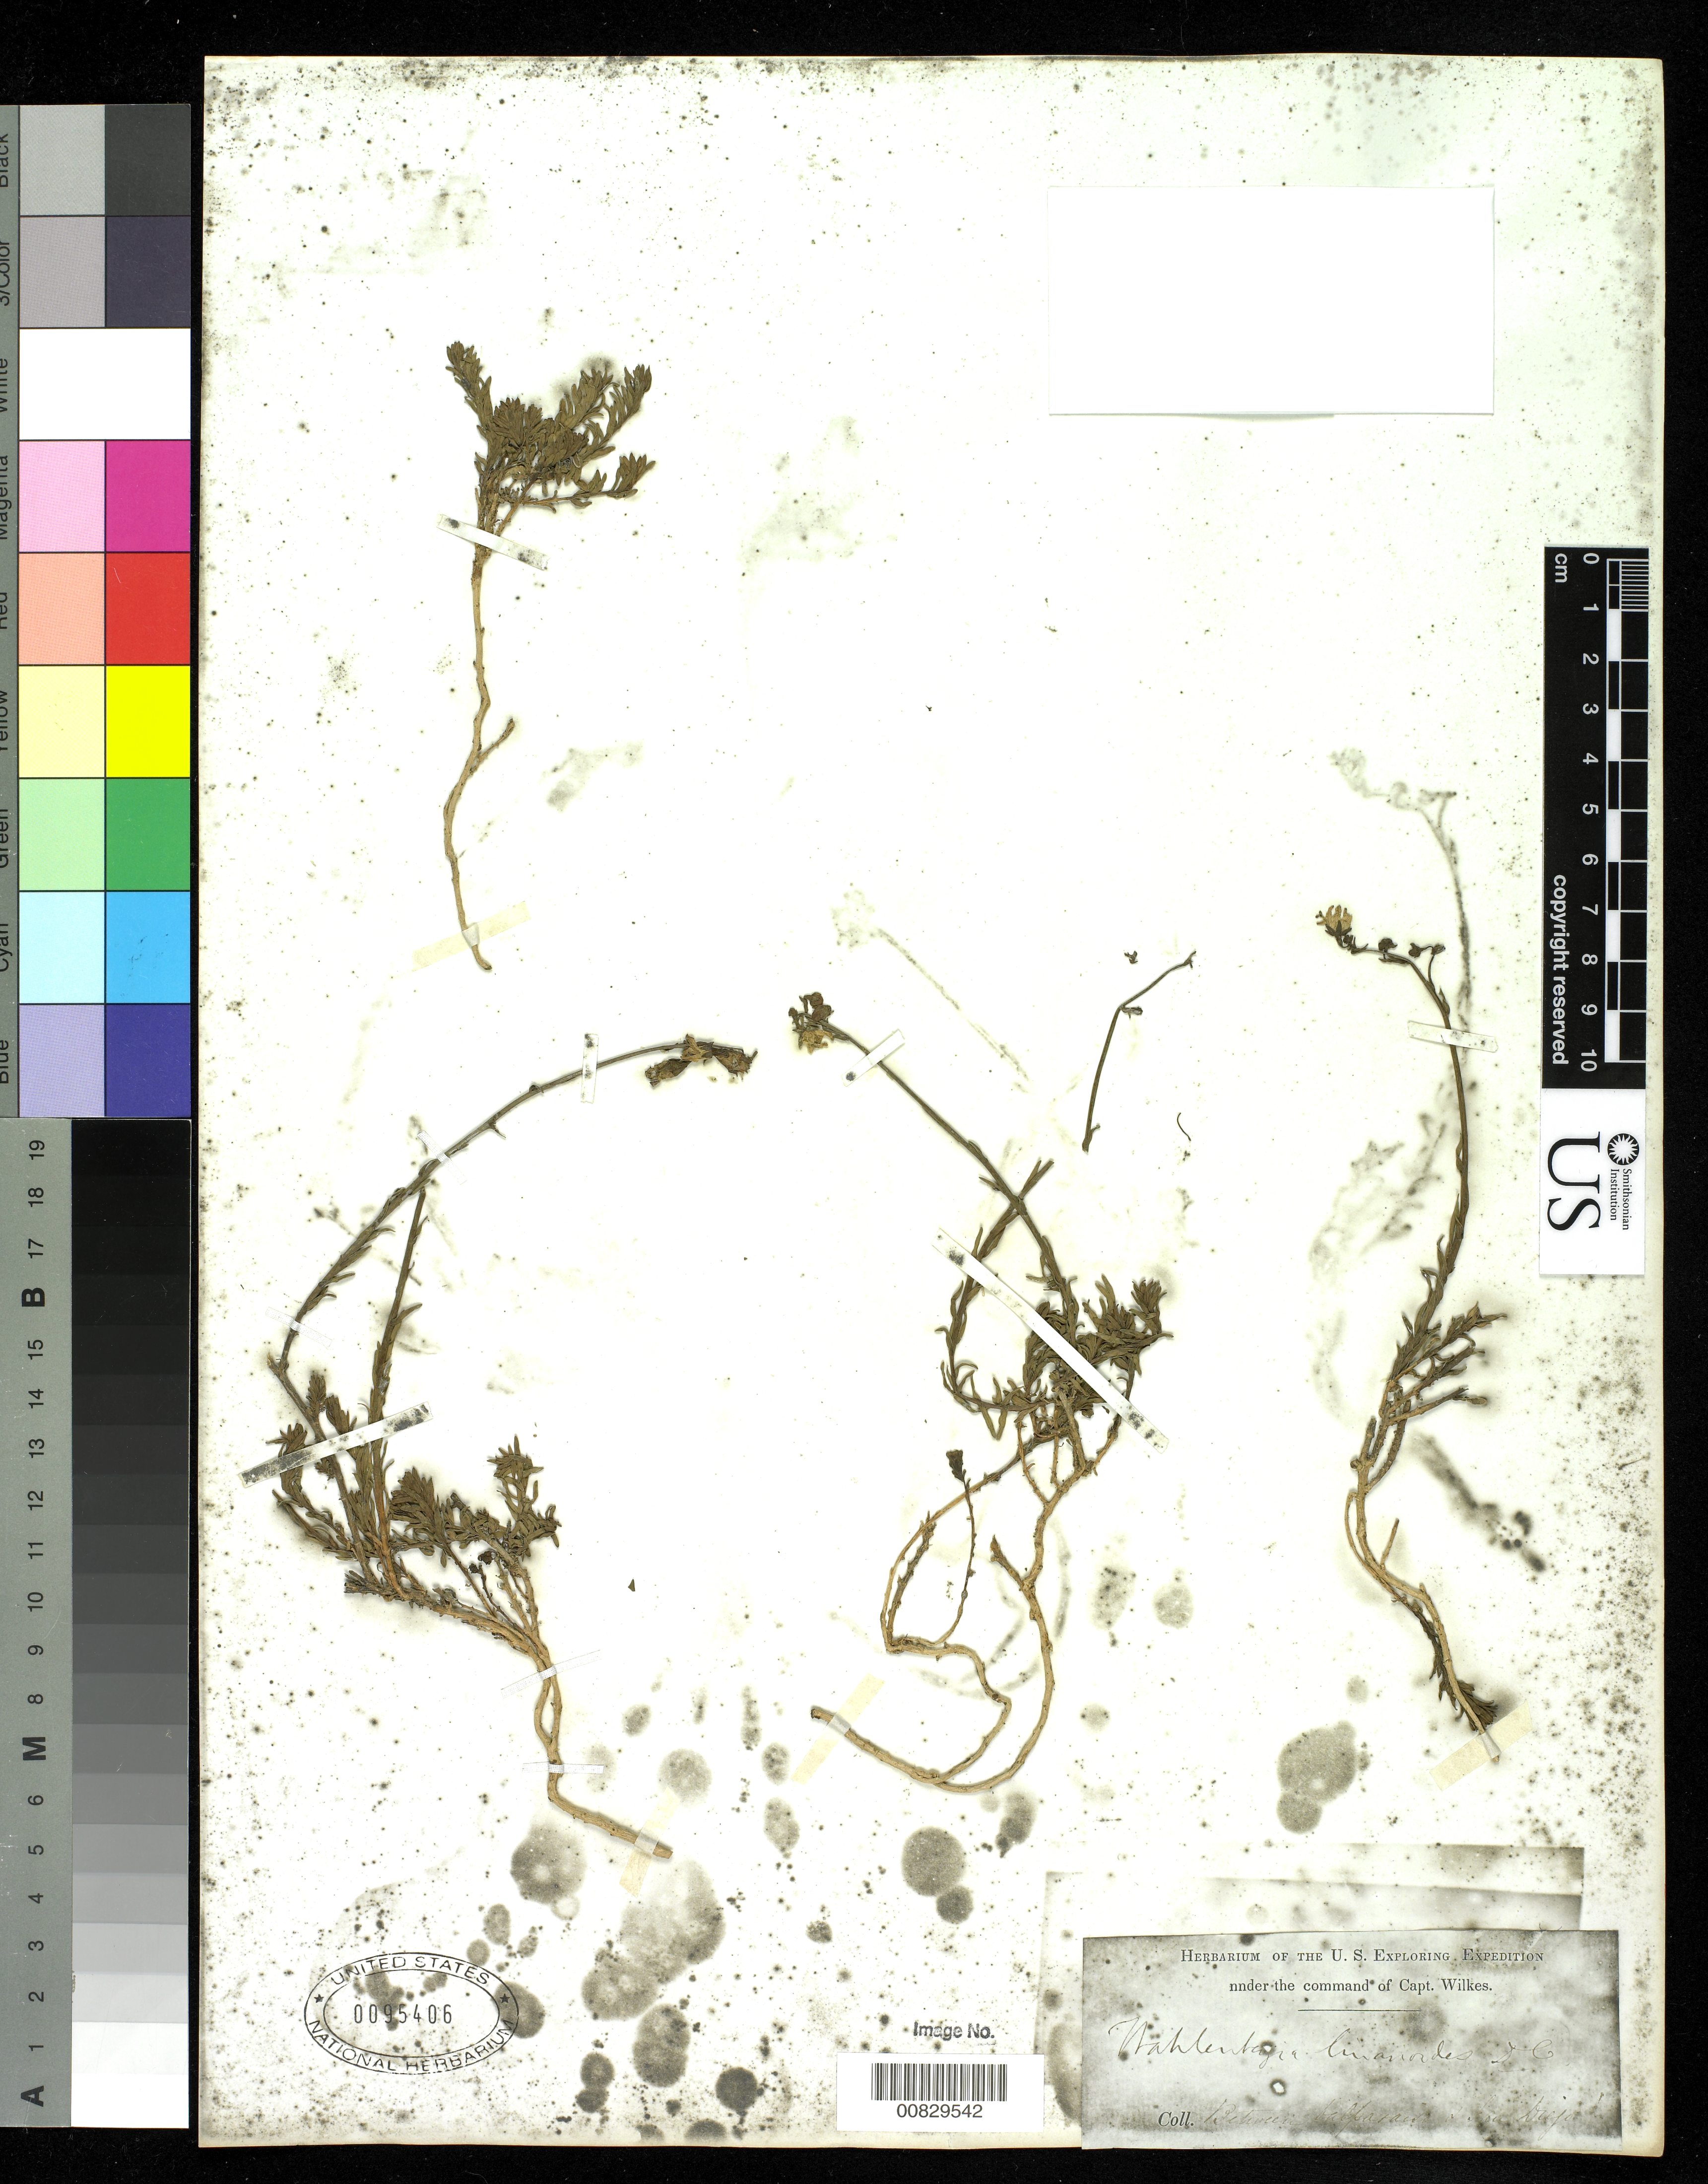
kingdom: Plantae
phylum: Tracheophyta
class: Magnoliopsida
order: Asterales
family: Campanulaceae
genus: Wahlenbergia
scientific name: Wahlenbergia linarioides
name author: (Lam.) A. DC.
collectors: Wilkes Explor. Exped.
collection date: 1838/1842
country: Chile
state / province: Valparaíso (V)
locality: Between Valparaiso and San Diejo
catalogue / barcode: US 95406